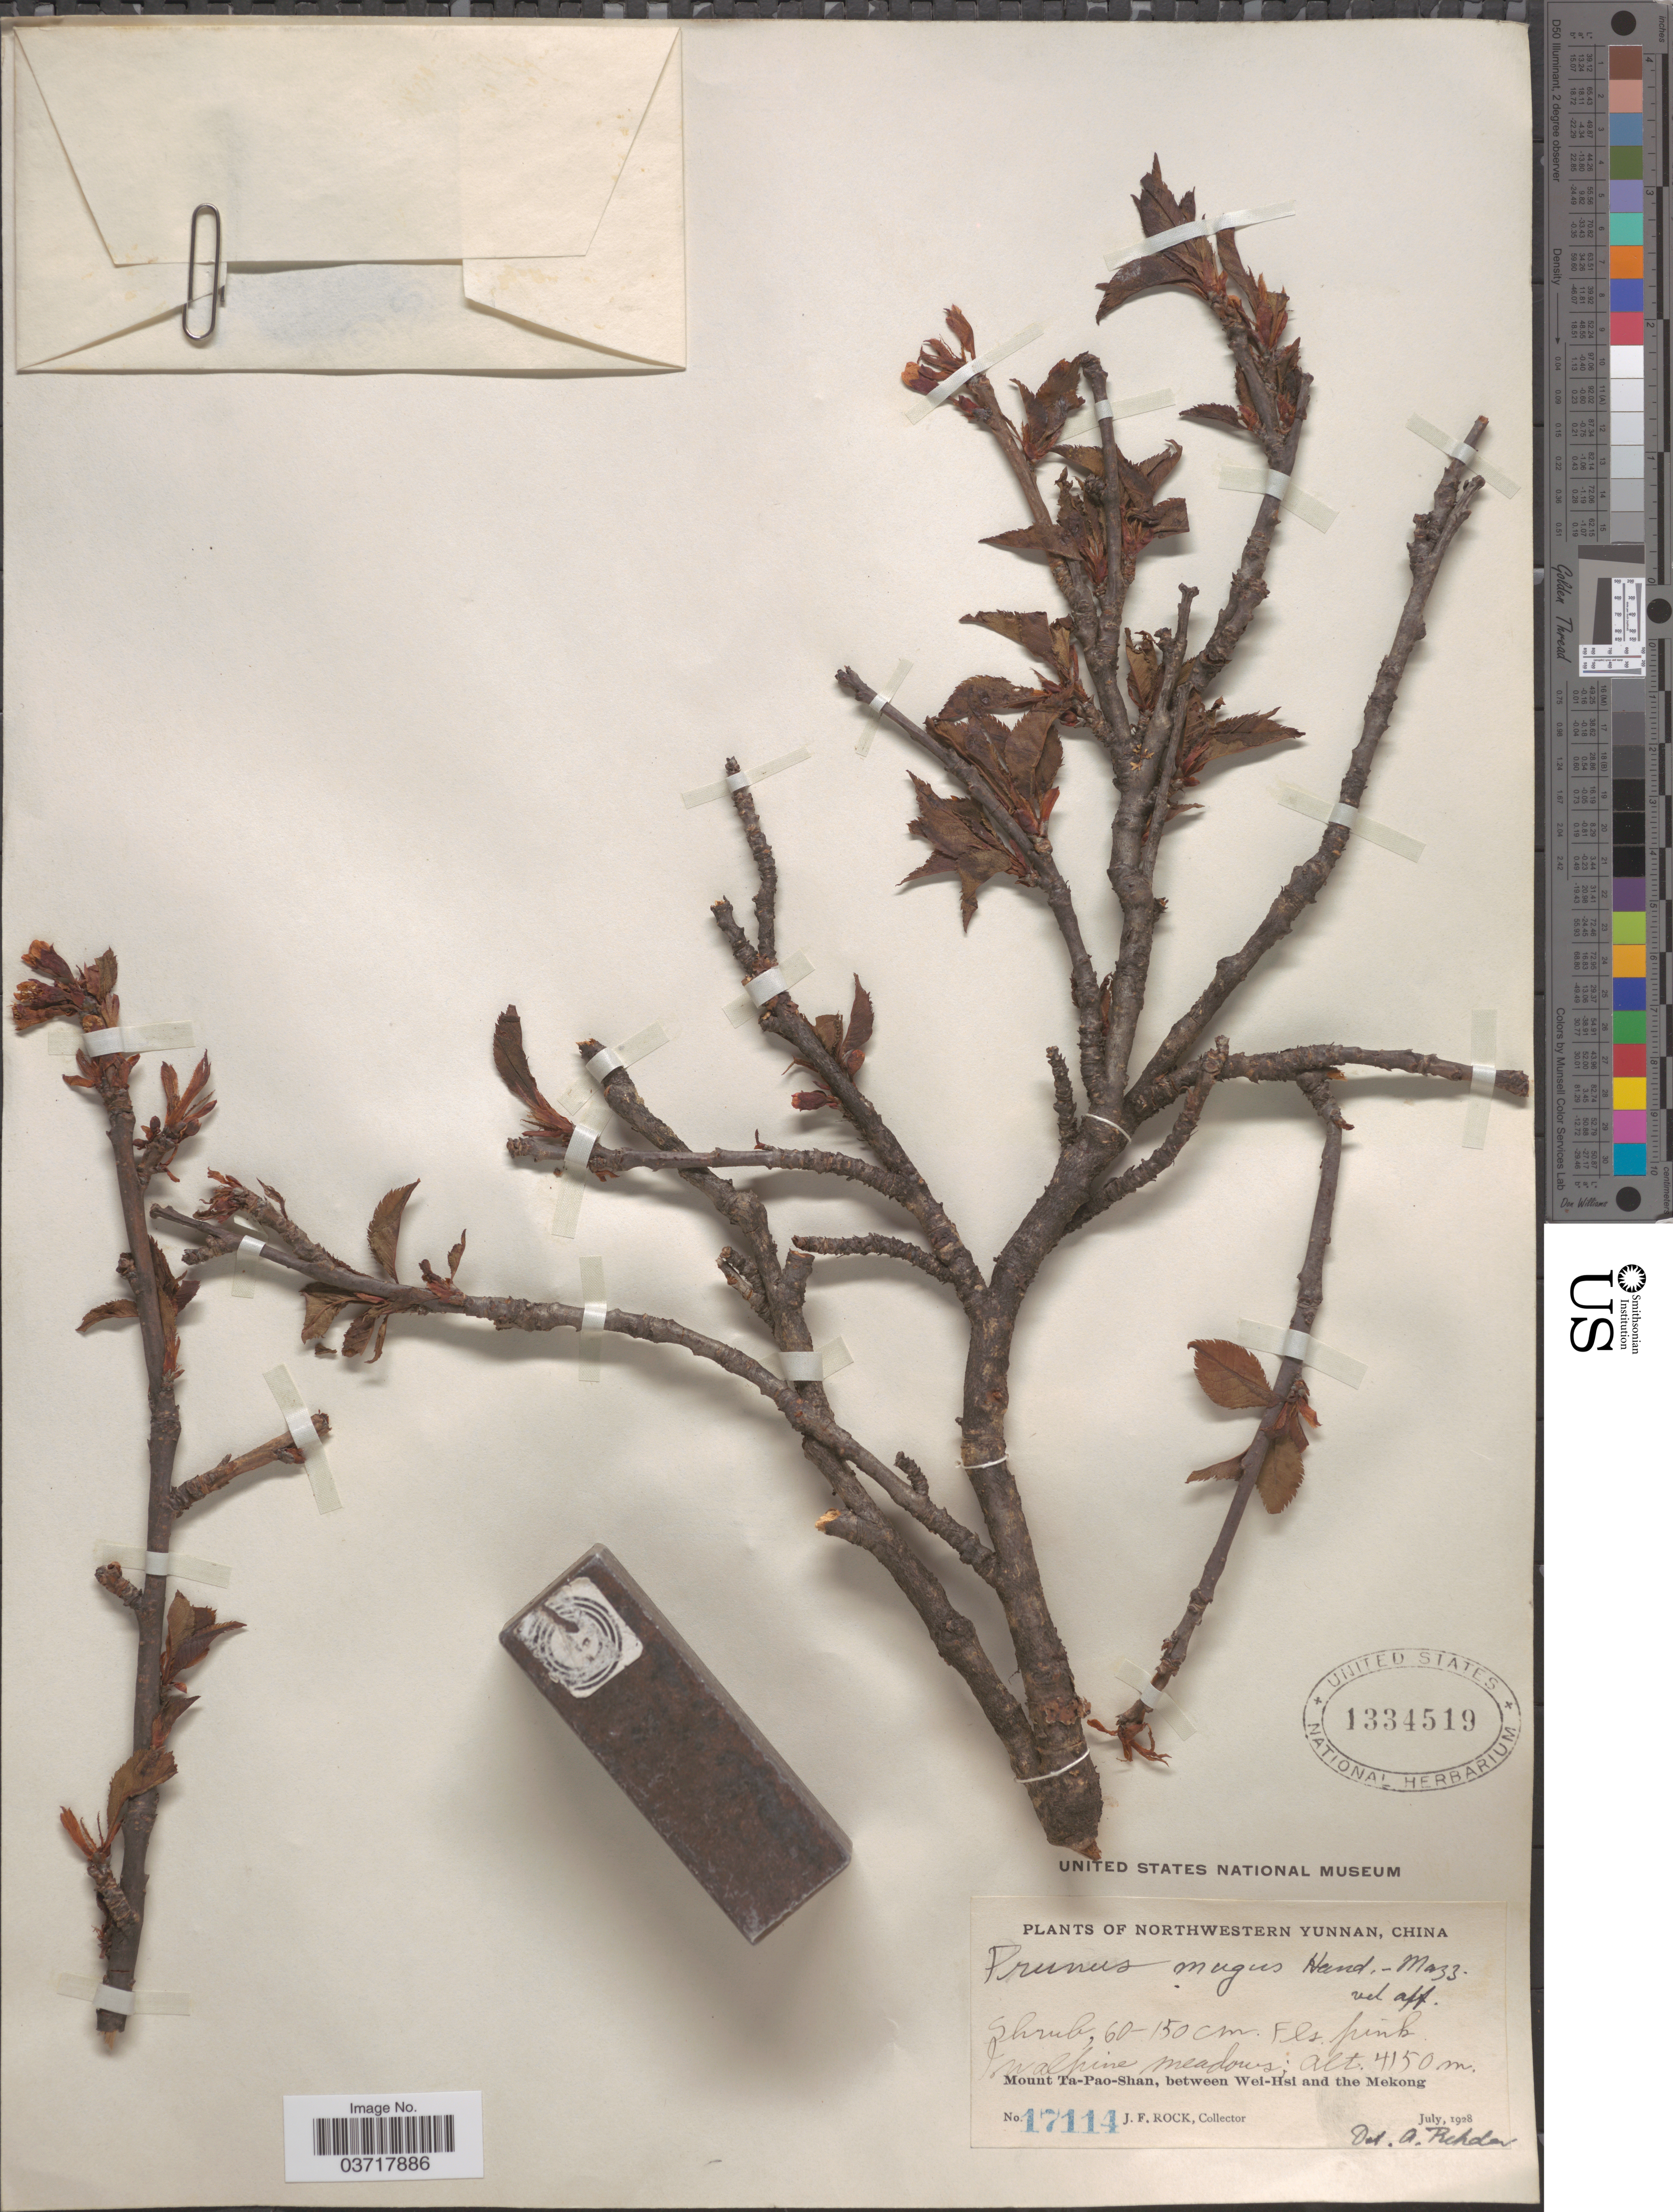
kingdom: Plantae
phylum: Tracheophyta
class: Magnoliopsida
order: Rosales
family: Rosaceae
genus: Prunus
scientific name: Prunus mugus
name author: Hand.-Mazz.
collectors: J. Rock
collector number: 17114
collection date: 1928-07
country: China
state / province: Yunnan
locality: Northwestern Yunnan. Mount Ta-Pao-Shan, between Wei-Hsi and the Mekong.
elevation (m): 4150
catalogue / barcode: US 1334519